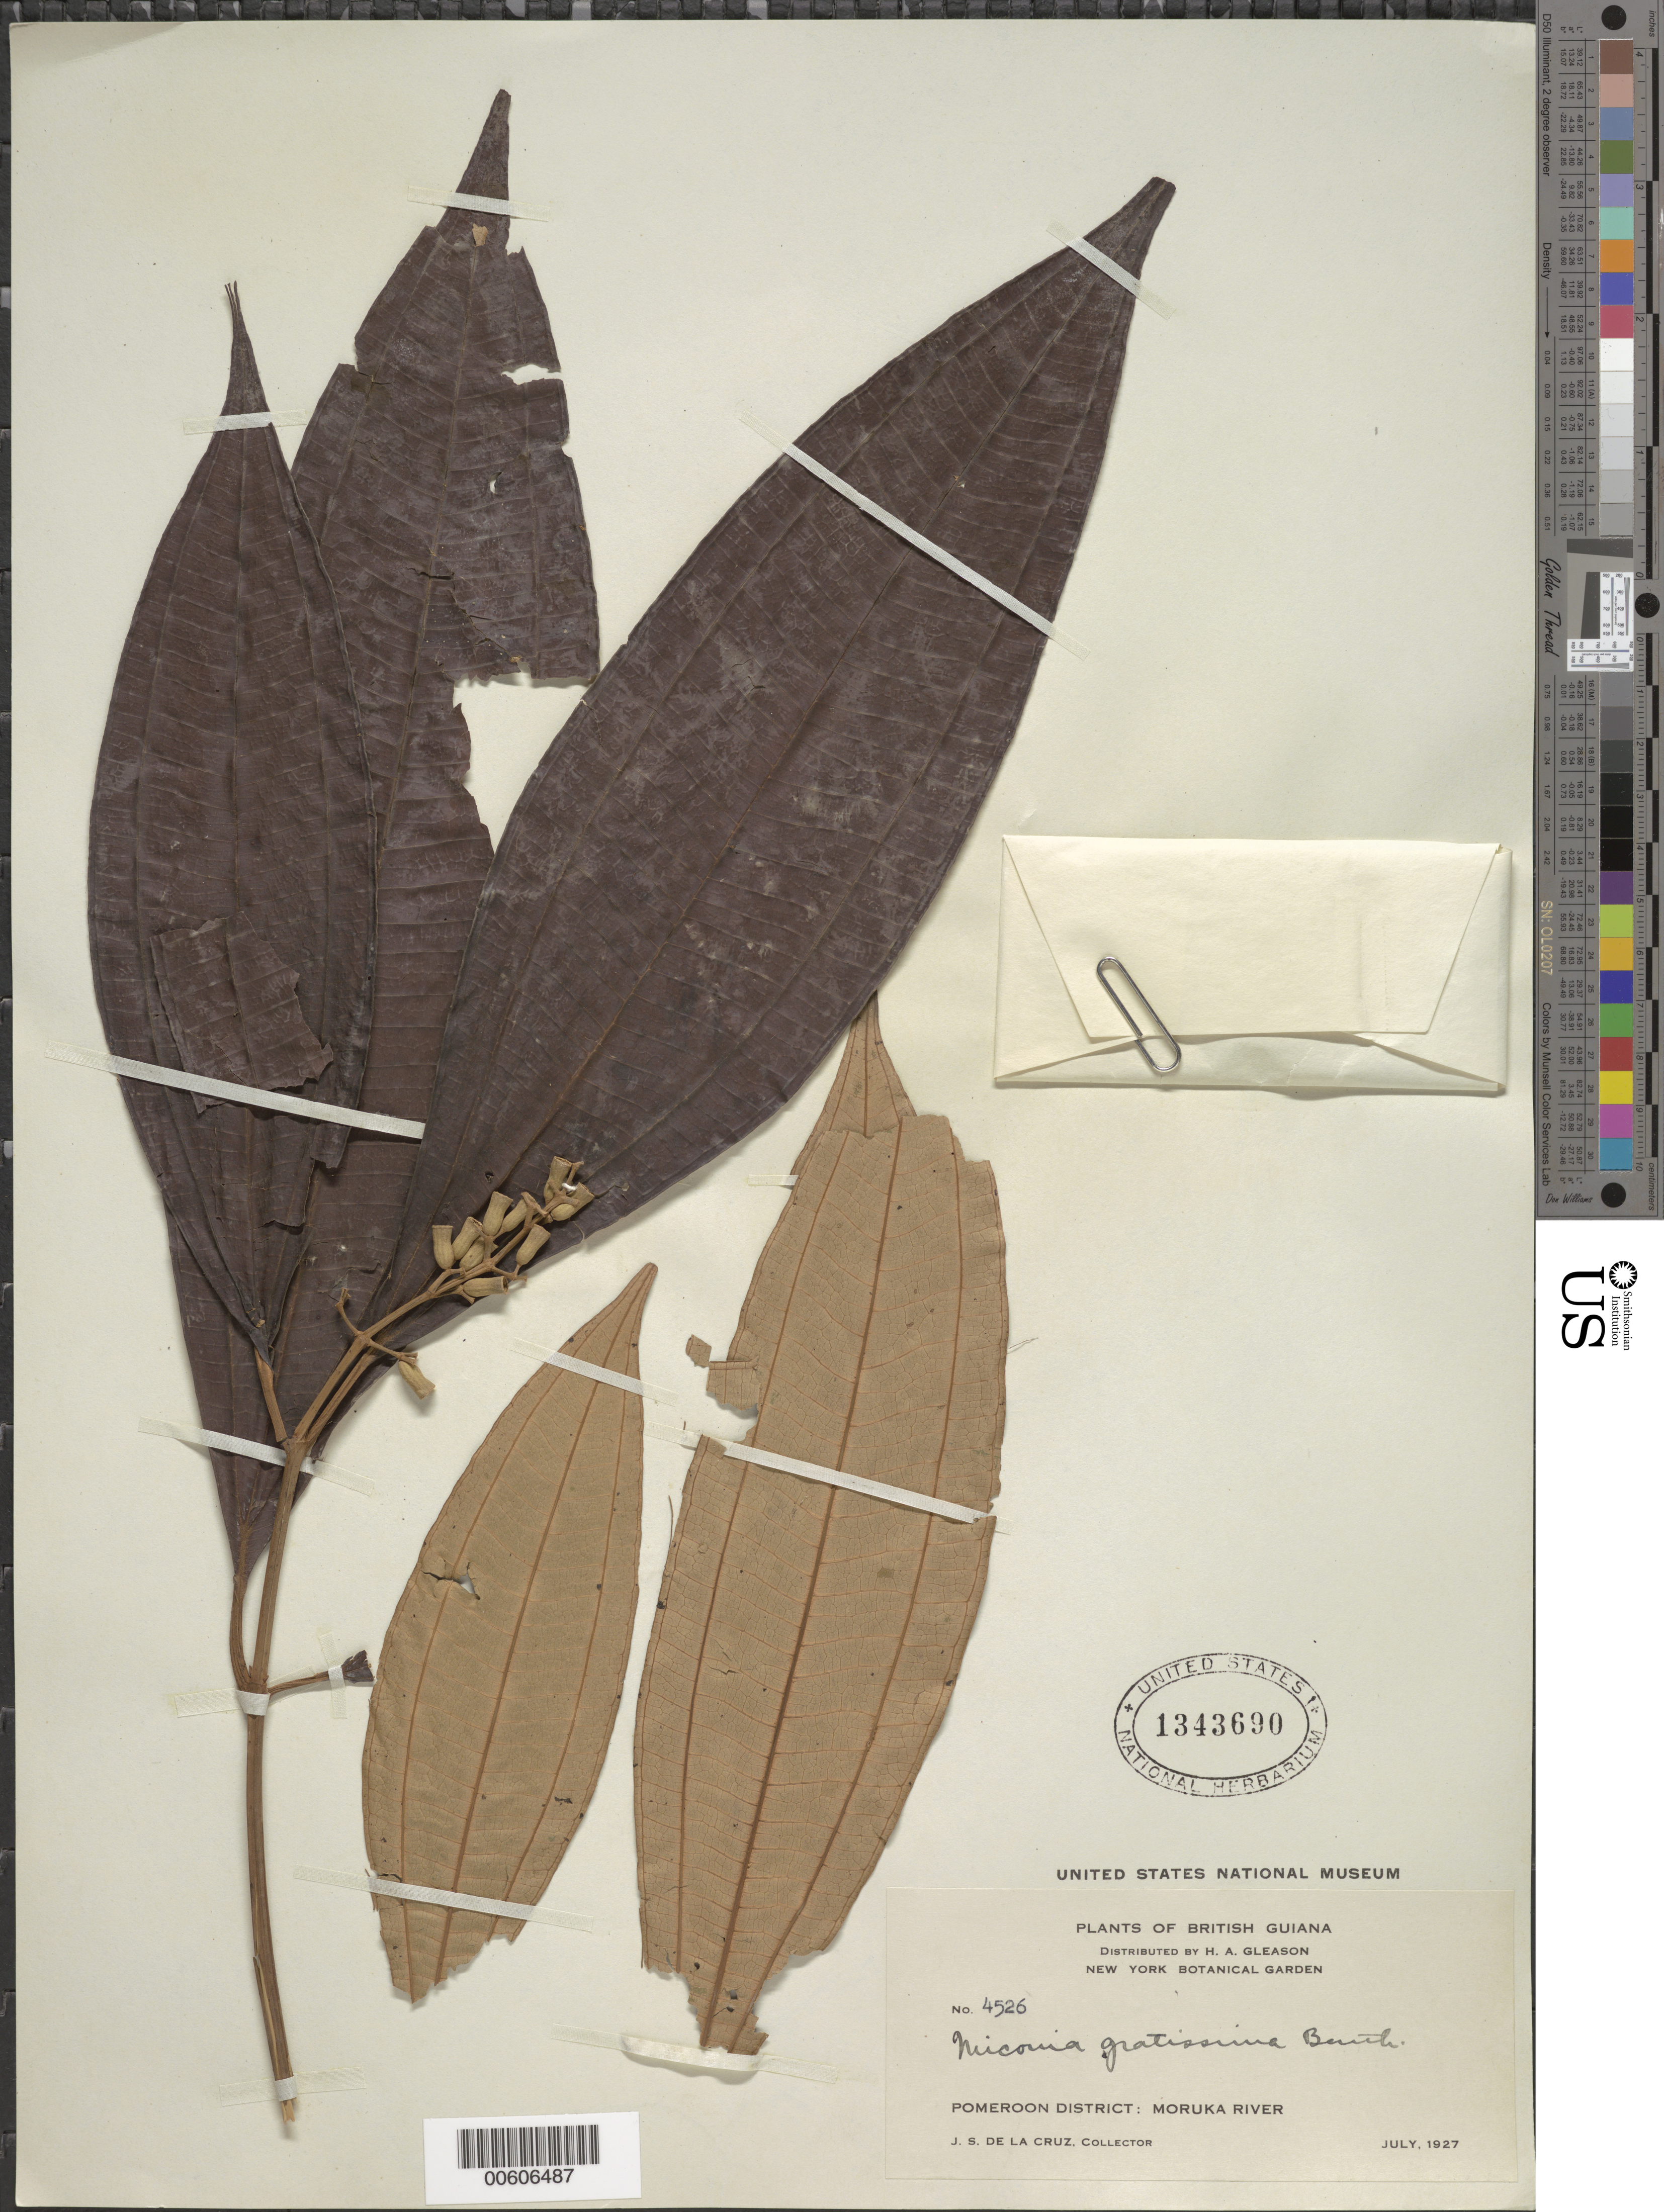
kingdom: Plantae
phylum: Tracheophyta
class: Magnoliopsida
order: Myrtales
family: Melastomataceae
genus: Miconia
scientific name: Miconia gratissima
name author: Benth. ex Triana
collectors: J. S. de la Cruz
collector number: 4526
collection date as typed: Jul-27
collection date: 1927-07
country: Guyana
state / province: Barima-Waini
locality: Moruka R., Pomeroon Dist.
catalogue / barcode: US 1343690